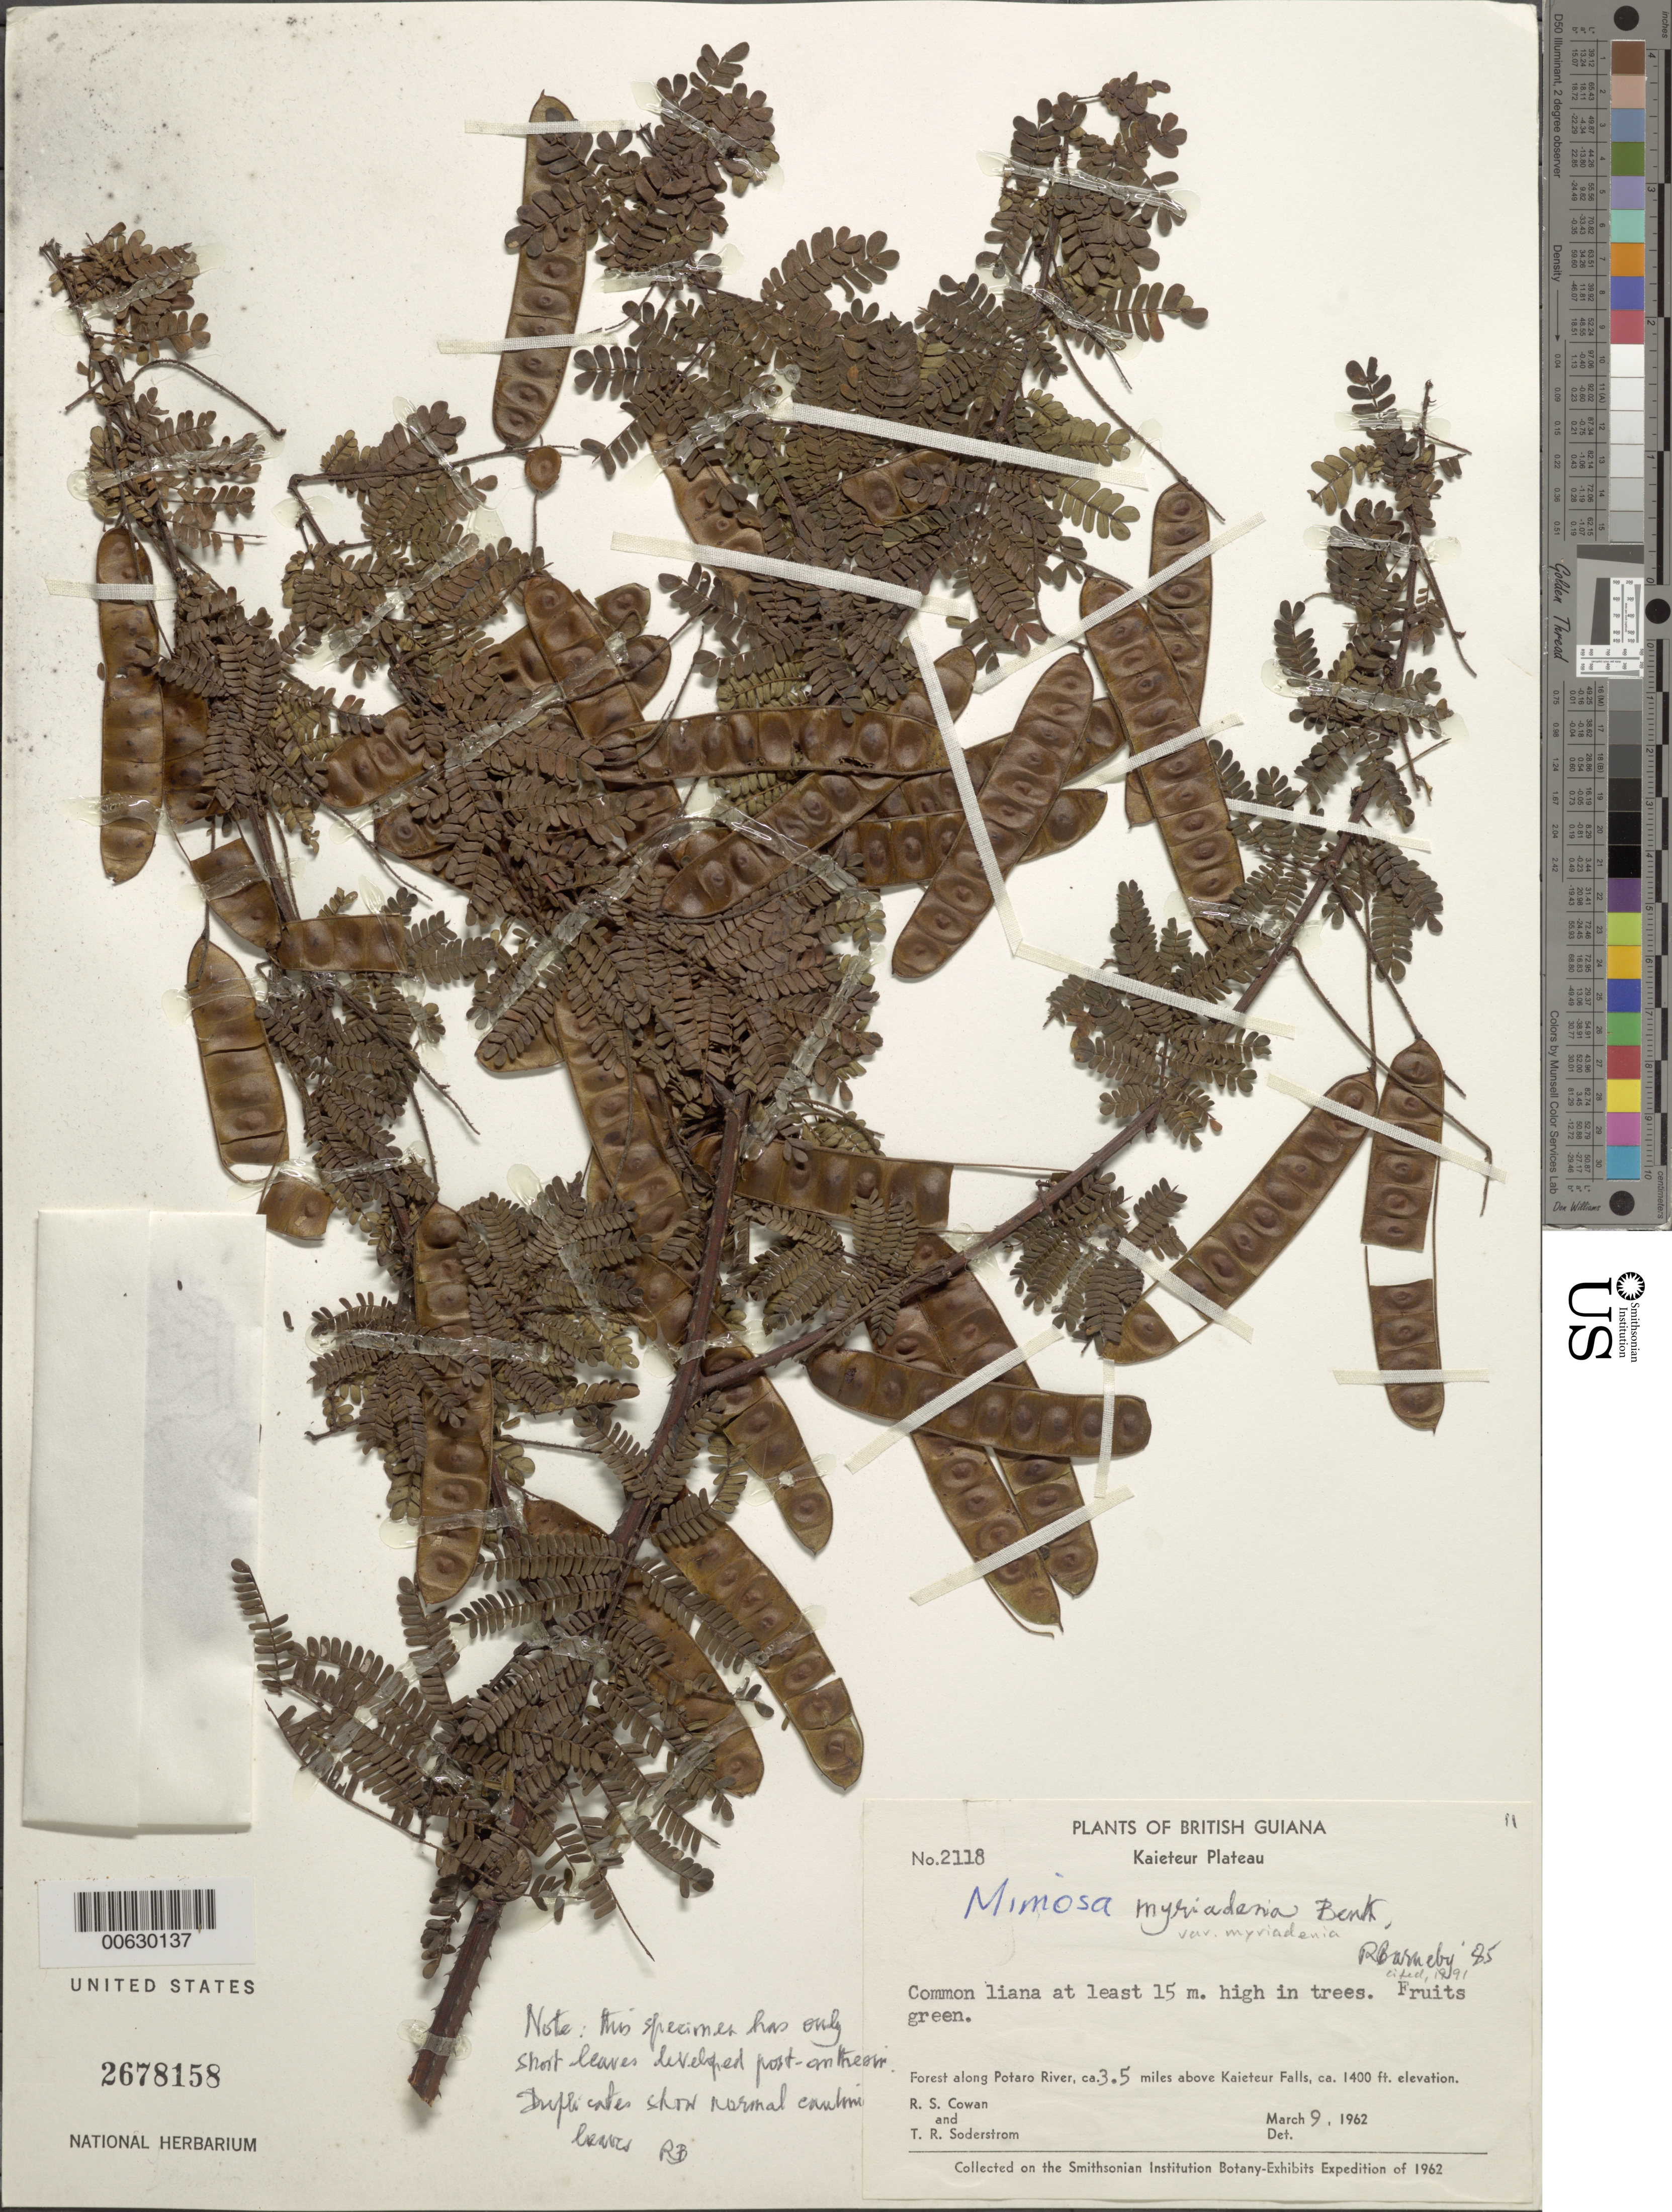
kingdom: Plantae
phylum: Tracheophyta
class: Magnoliopsida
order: Fabales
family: Fabaceae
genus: Mimosa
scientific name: Mimosa myriadenia var. myriadenia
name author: (Benth.) Benth.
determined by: Barneby, Rupert C., (NY)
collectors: R. S. Cowan & T. R. Soderstrom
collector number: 2118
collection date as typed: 9-Mar-62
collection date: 1962-03-09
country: Guyana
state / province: Potaro-Siparuni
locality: Potaro River, ca. 3.5 mi. above Kaieteur Falls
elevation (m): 427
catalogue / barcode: US 2678158